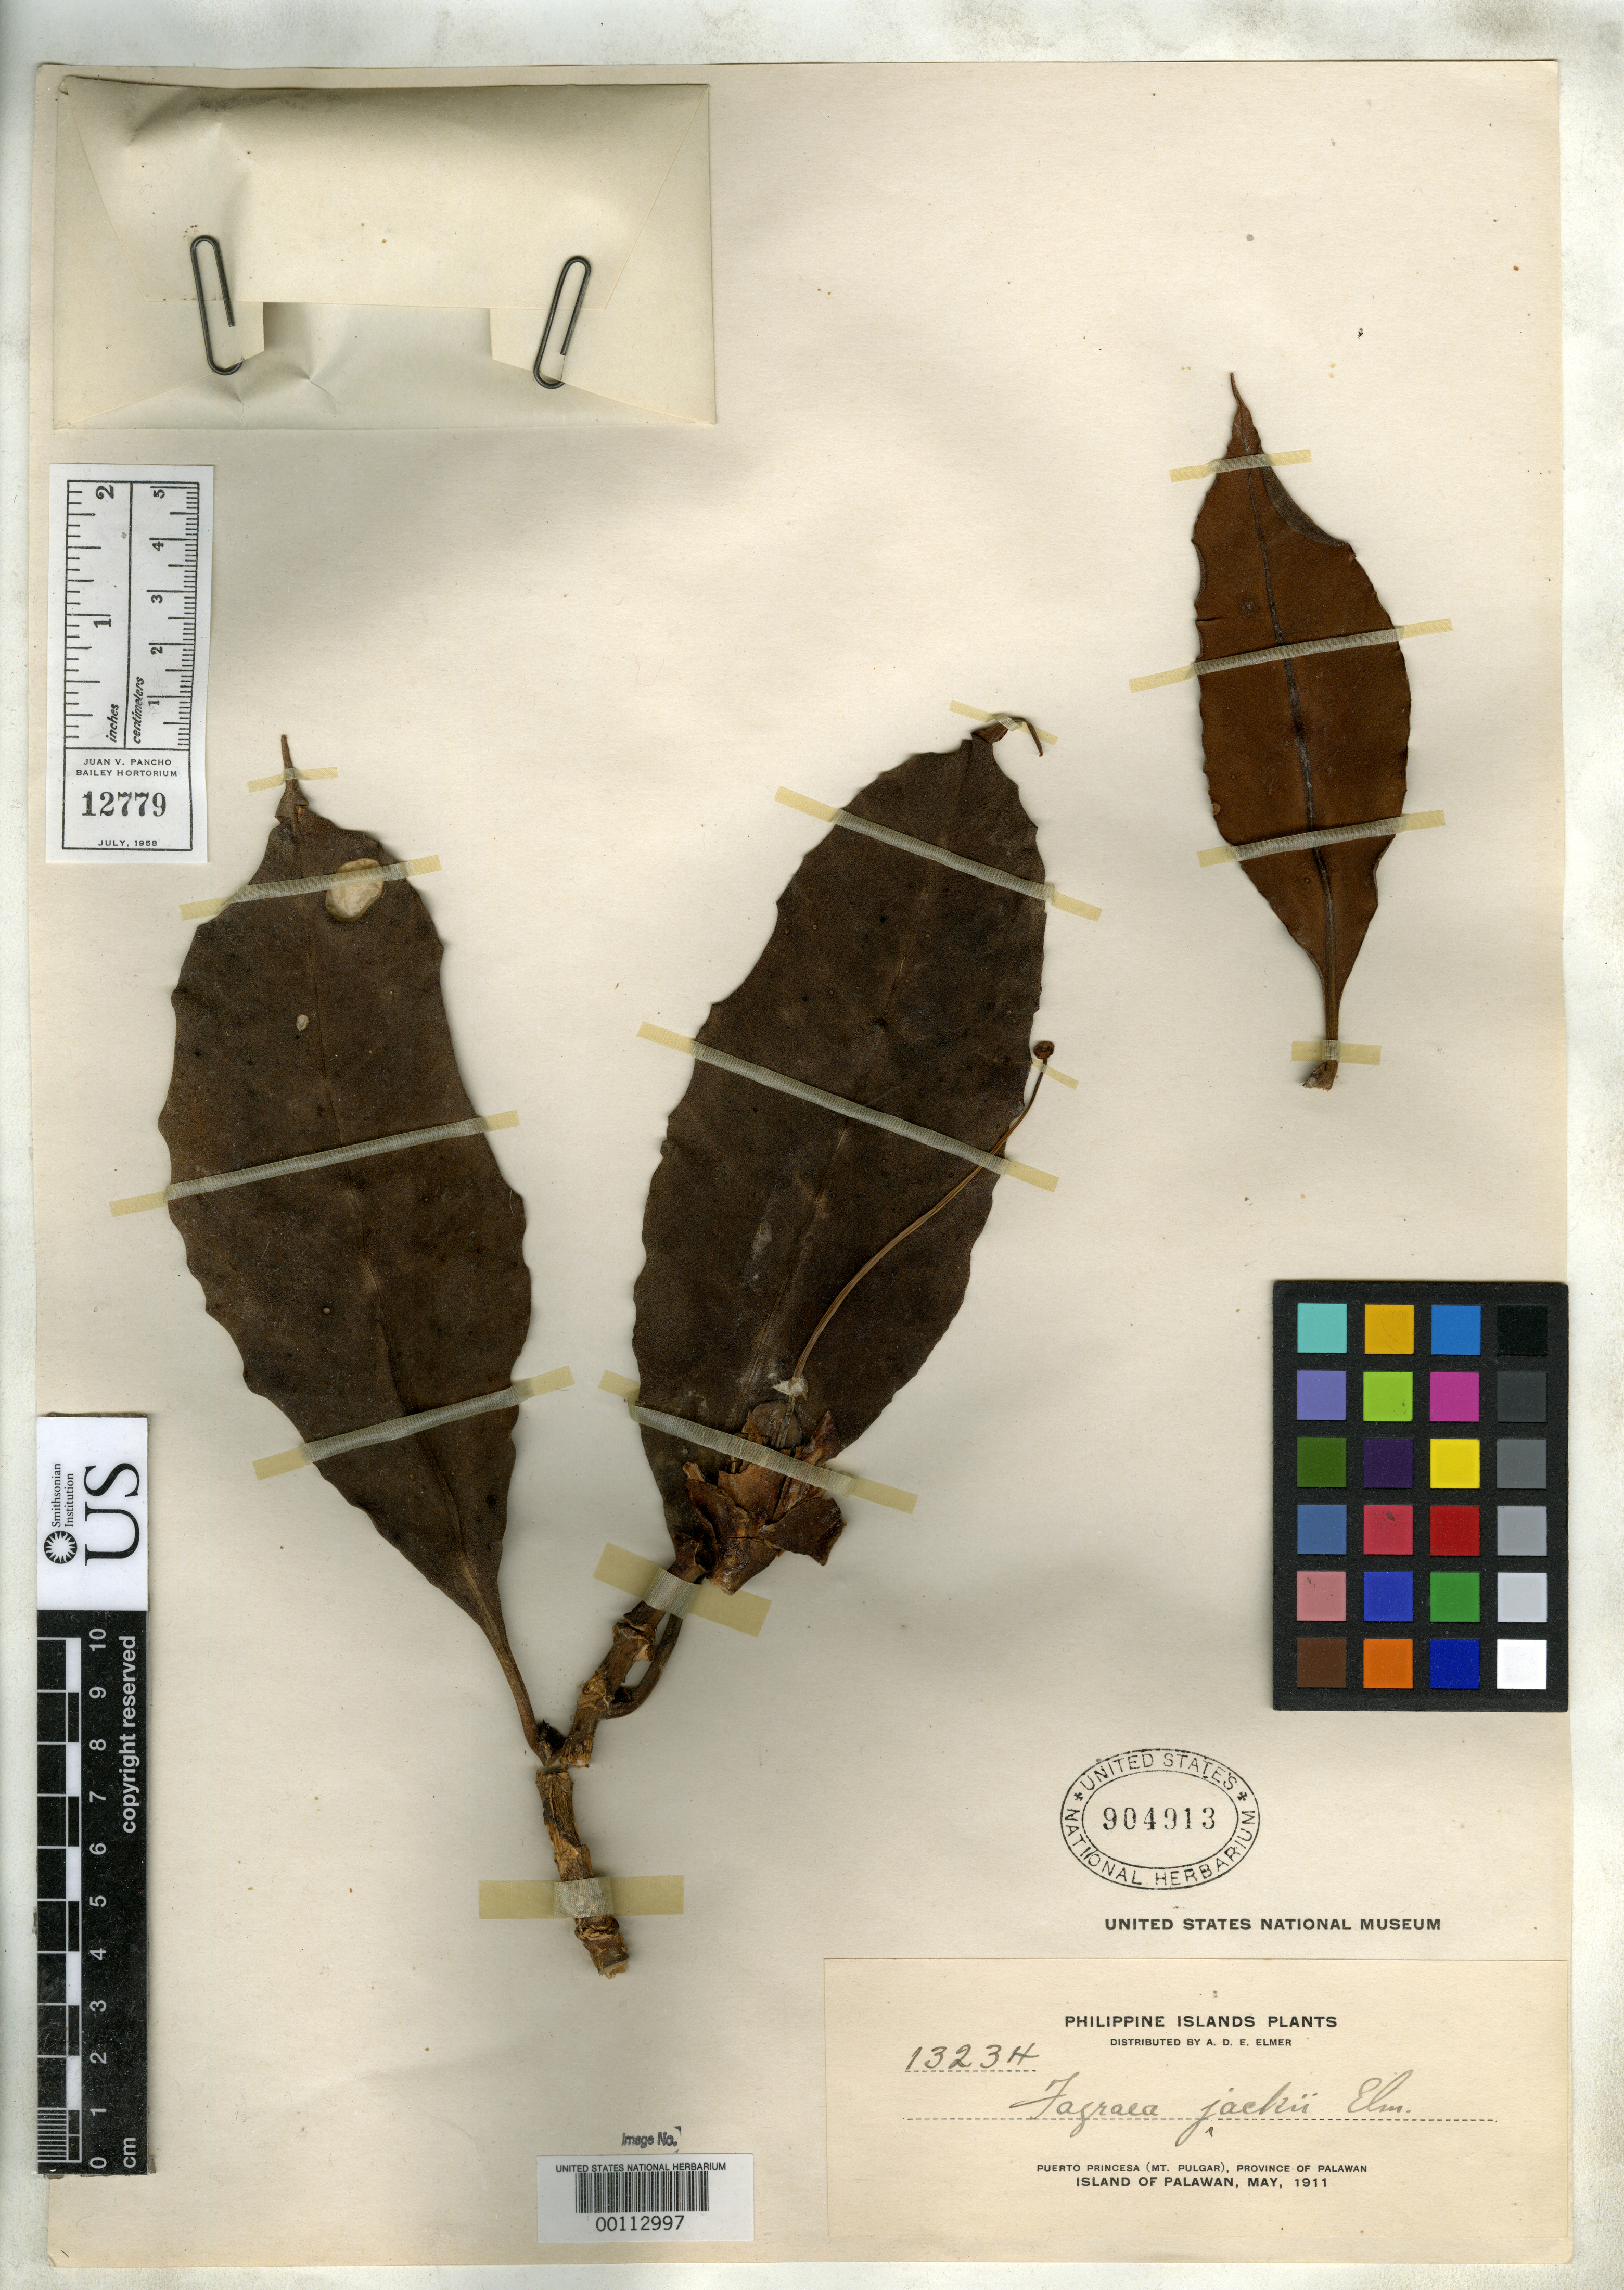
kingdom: Plantae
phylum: Tracheophyta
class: Magnoliopsida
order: Gentianales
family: Gentianaceae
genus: Fagraea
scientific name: Fagraea jackii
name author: Elmer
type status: Isotype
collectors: A. D. E. Elmer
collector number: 13234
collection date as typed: May 1911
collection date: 1911-05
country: Philippines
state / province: Mimaropa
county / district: Palawan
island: Palawan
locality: Puerto Princesa (Mt. Pulgar), province of Palawan, Island of Palawan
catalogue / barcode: US 904913